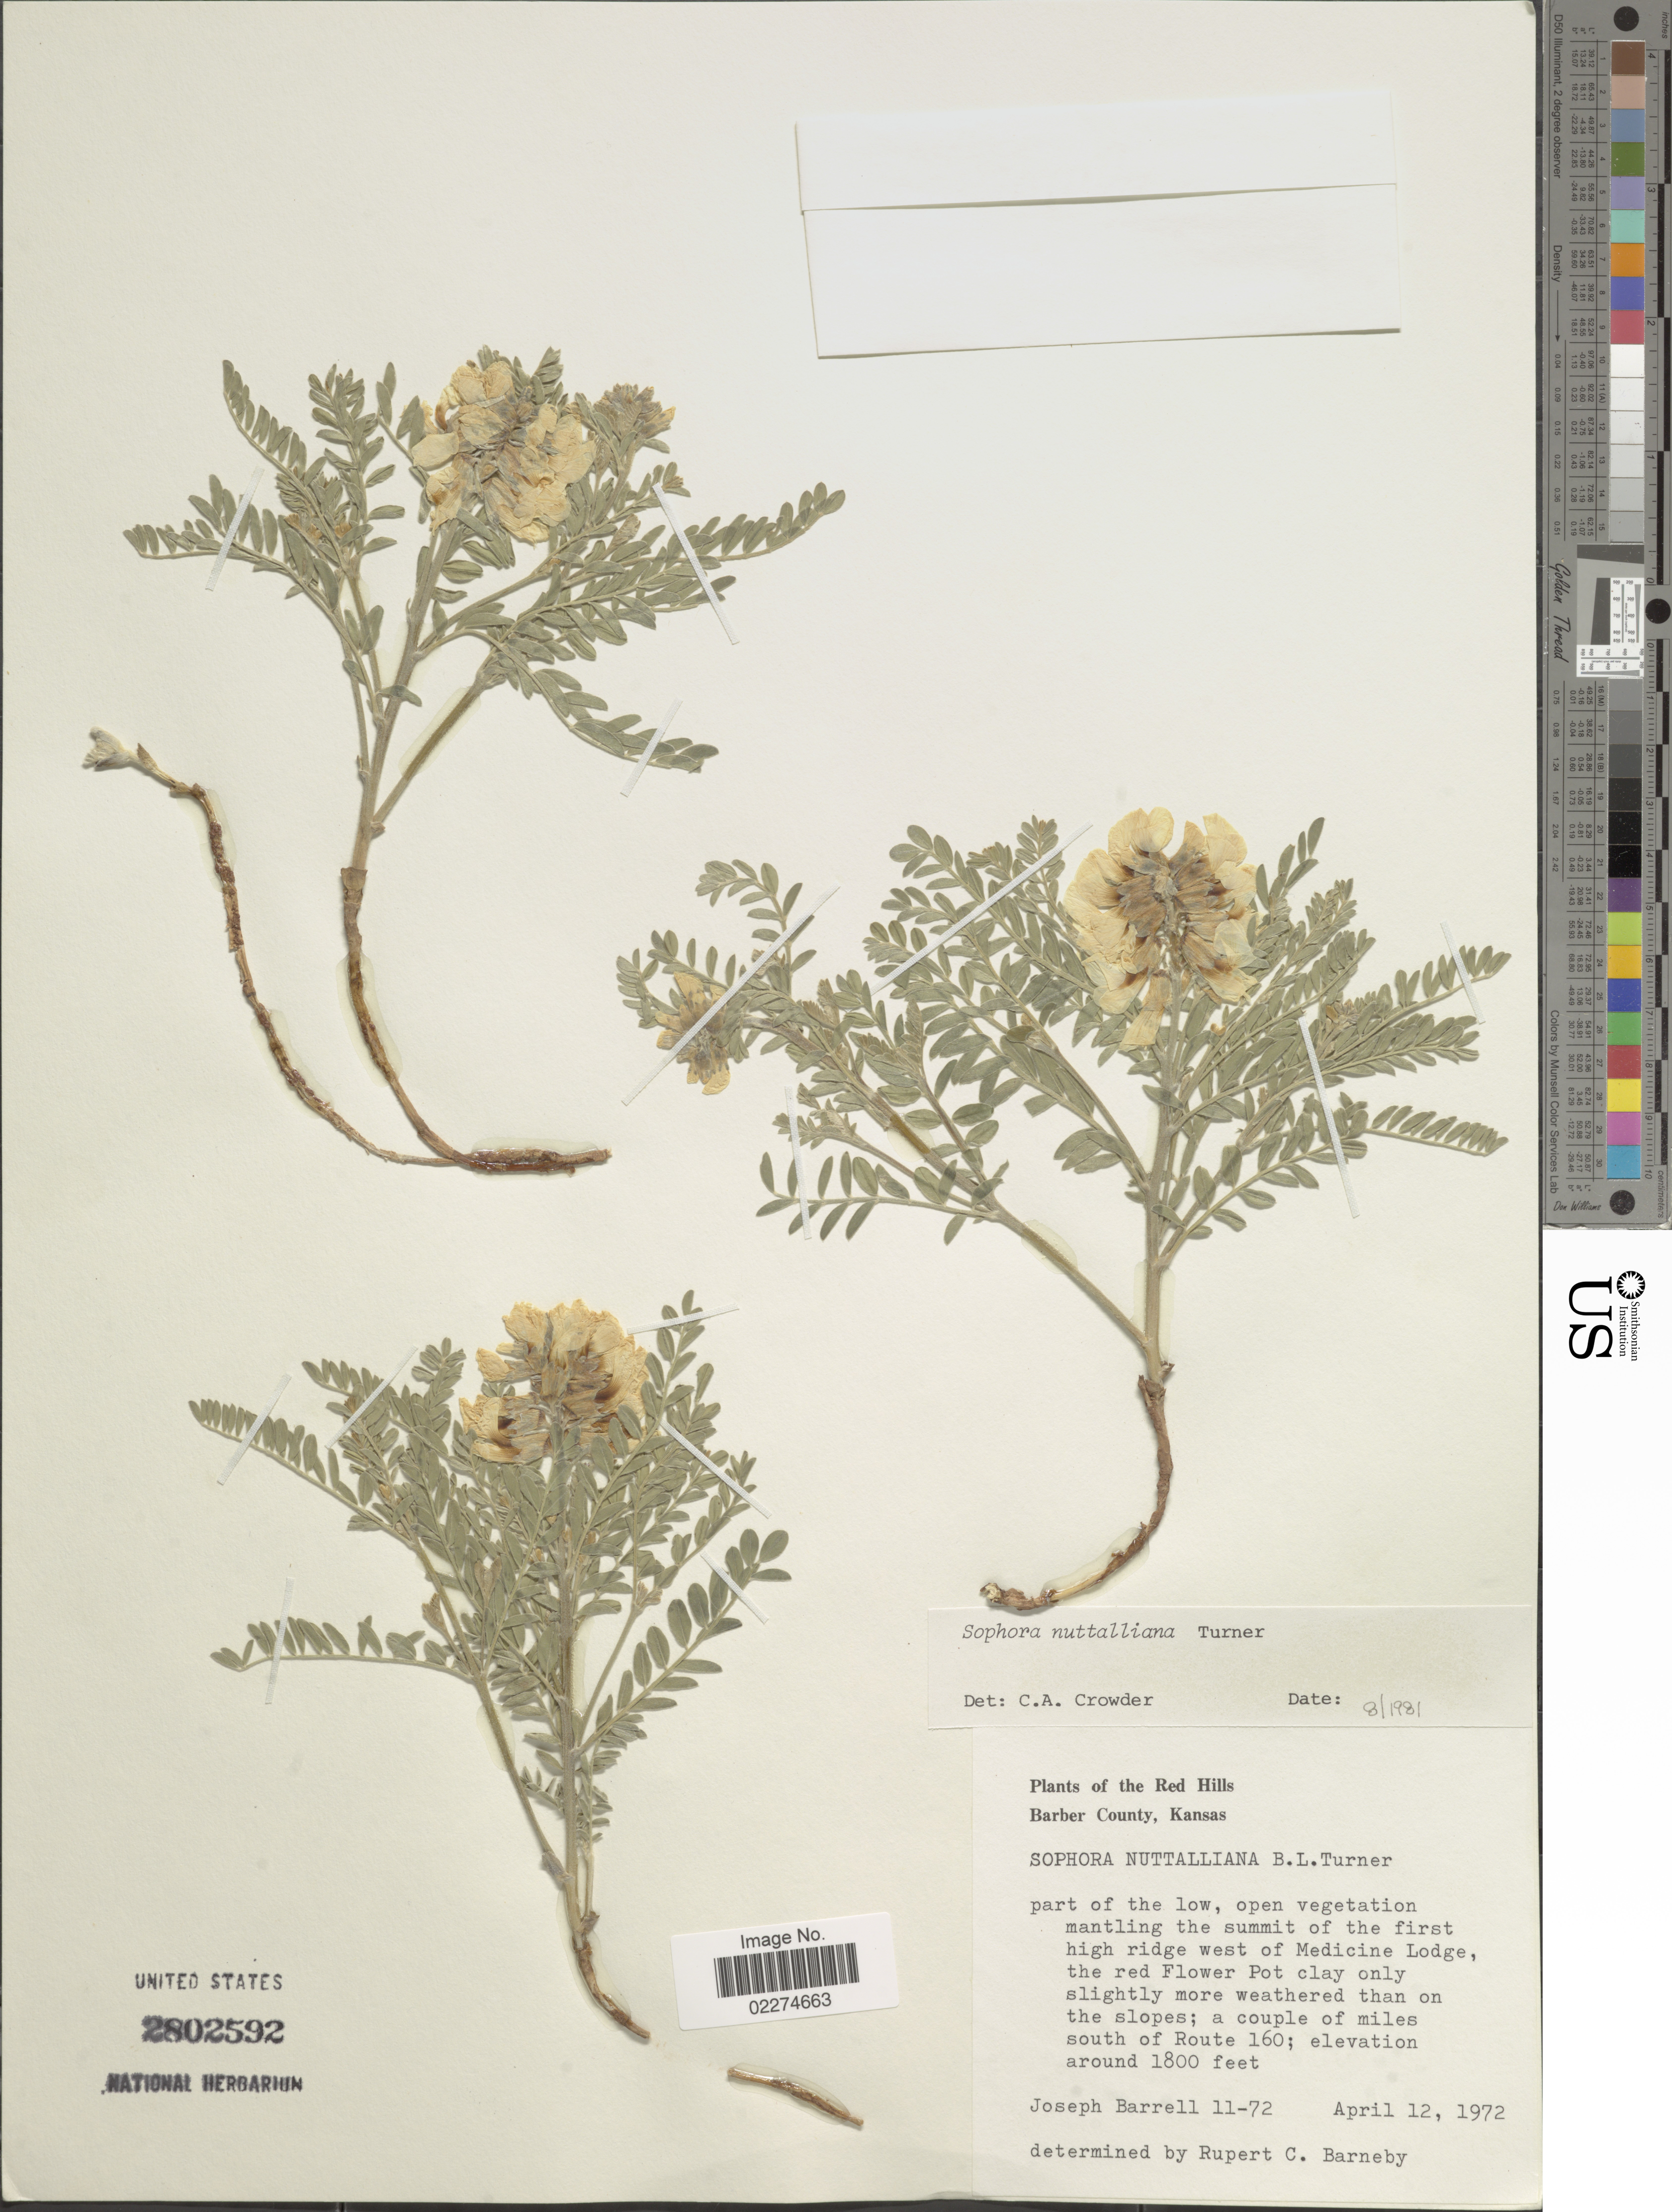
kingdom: Plantae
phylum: Tracheophyta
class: Magnoliopsida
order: Fabales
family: Fabaceae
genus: Sophora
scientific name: Sophora nuttalliana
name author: B.L. Turner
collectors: J. Barrell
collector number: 11-72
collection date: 1972-04-12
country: United States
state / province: Kansas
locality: The Red Hills, Barber County, Kansas, Part of the low, open vegetation mantling the summit of the first high ridge west of Medicine Lodge, the red Flower Pot, a couple of miles south of Route 160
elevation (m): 549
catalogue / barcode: US 2802592